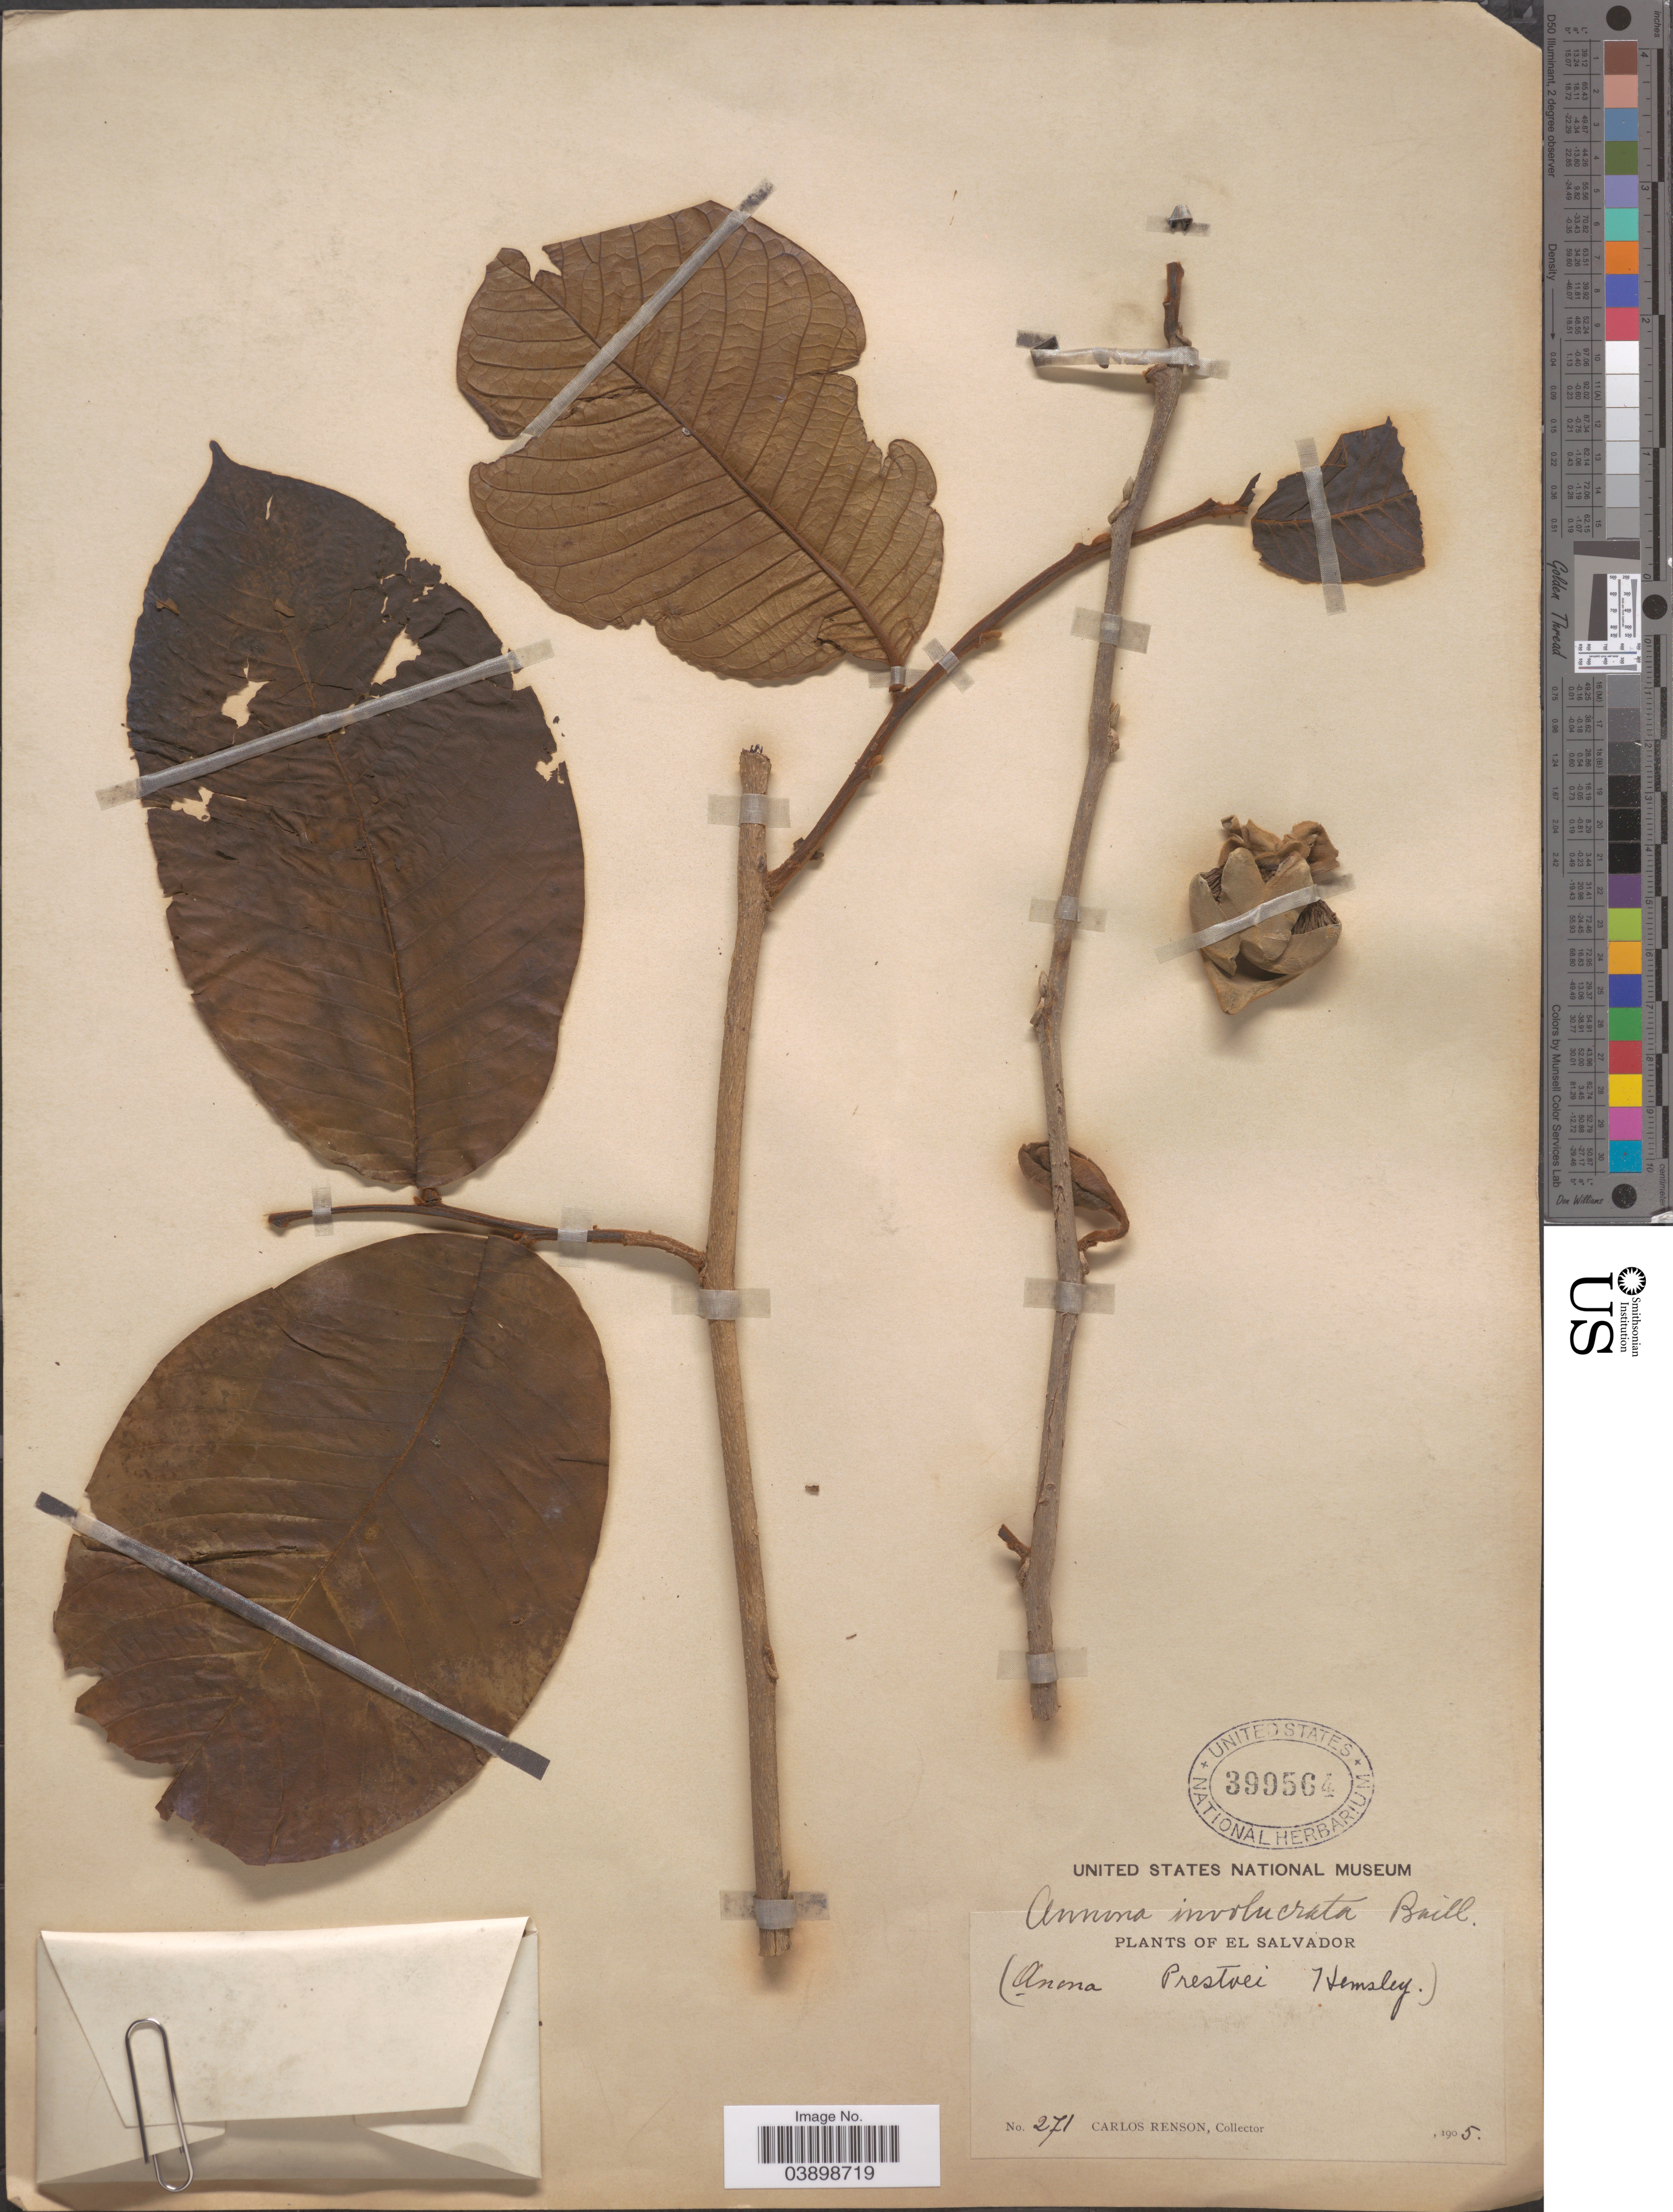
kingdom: Plantae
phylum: Tracheophyta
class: Magnoliopsida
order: Magnoliales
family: Annonaceae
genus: Annona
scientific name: Annona purpurea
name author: Moc. & Sessé ex Dunal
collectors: C. Renson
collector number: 271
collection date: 1905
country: El Salvador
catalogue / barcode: US 399564